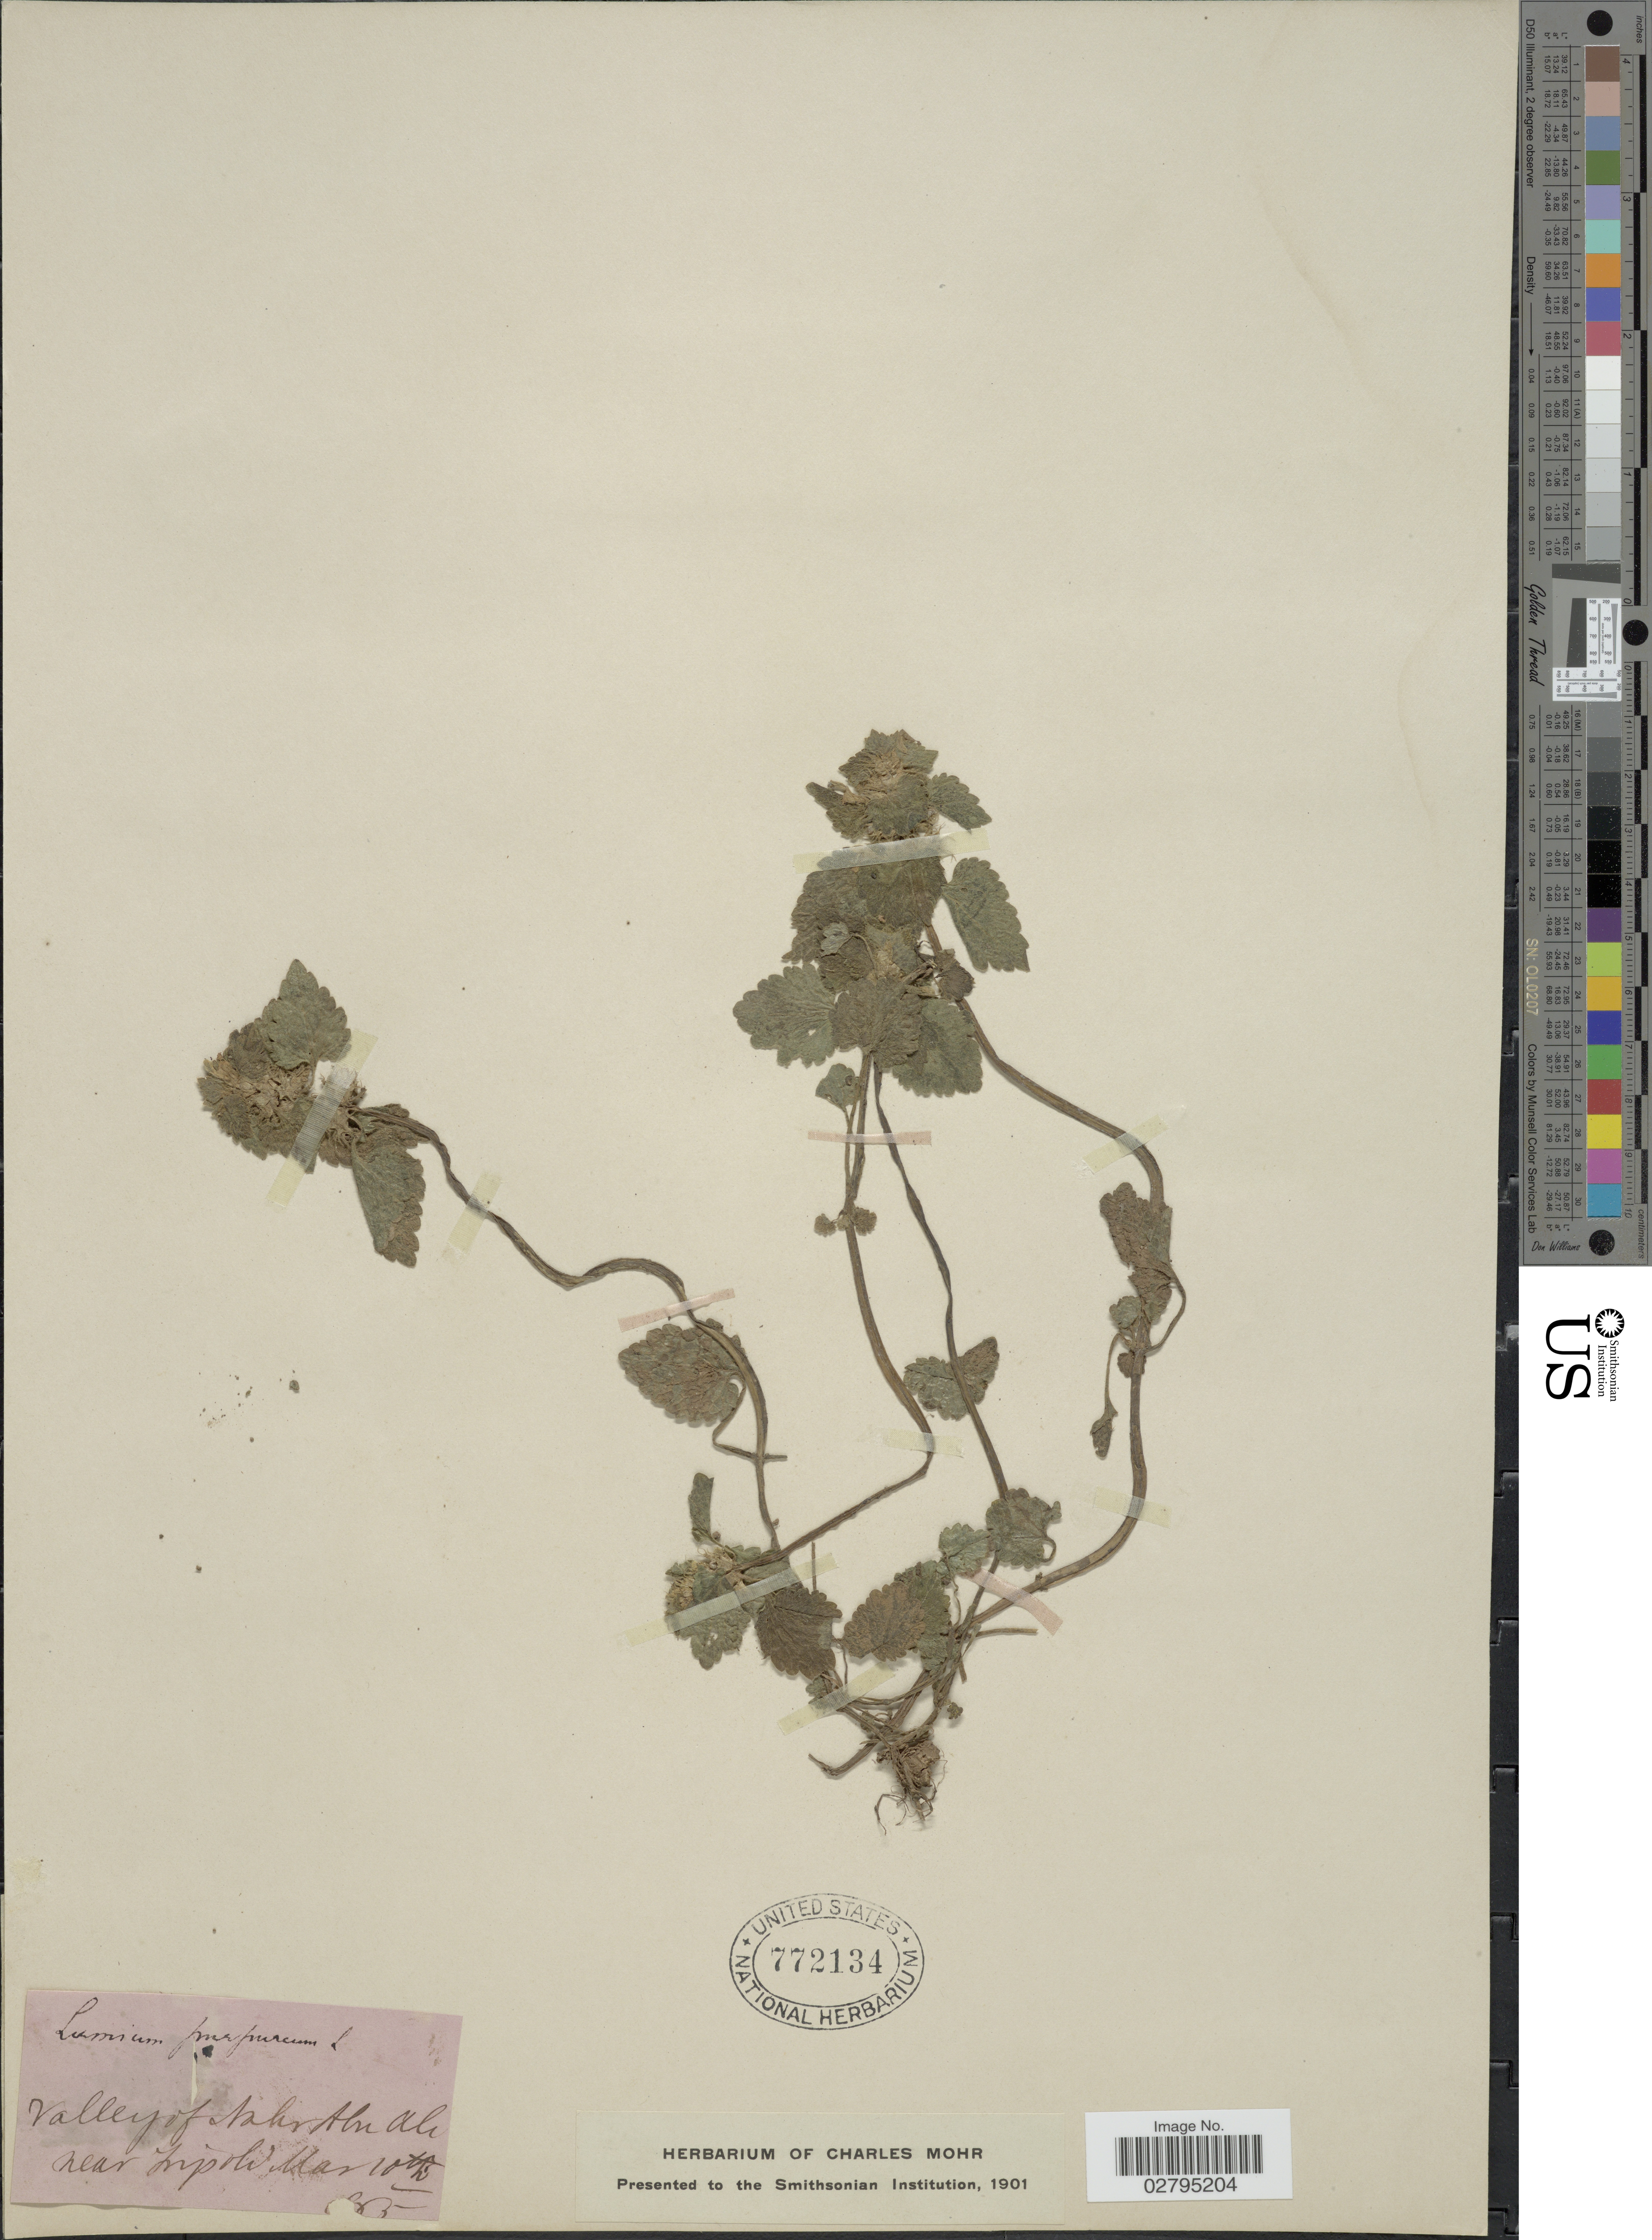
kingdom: Plantae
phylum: Tracheophyta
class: Magnoliopsida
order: Lamiales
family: Lamiaceae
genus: Lamium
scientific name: Lamium purpureum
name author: L.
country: Lebanon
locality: Valley of Nahr Abu Ali near Tripoli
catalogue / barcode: US 772134